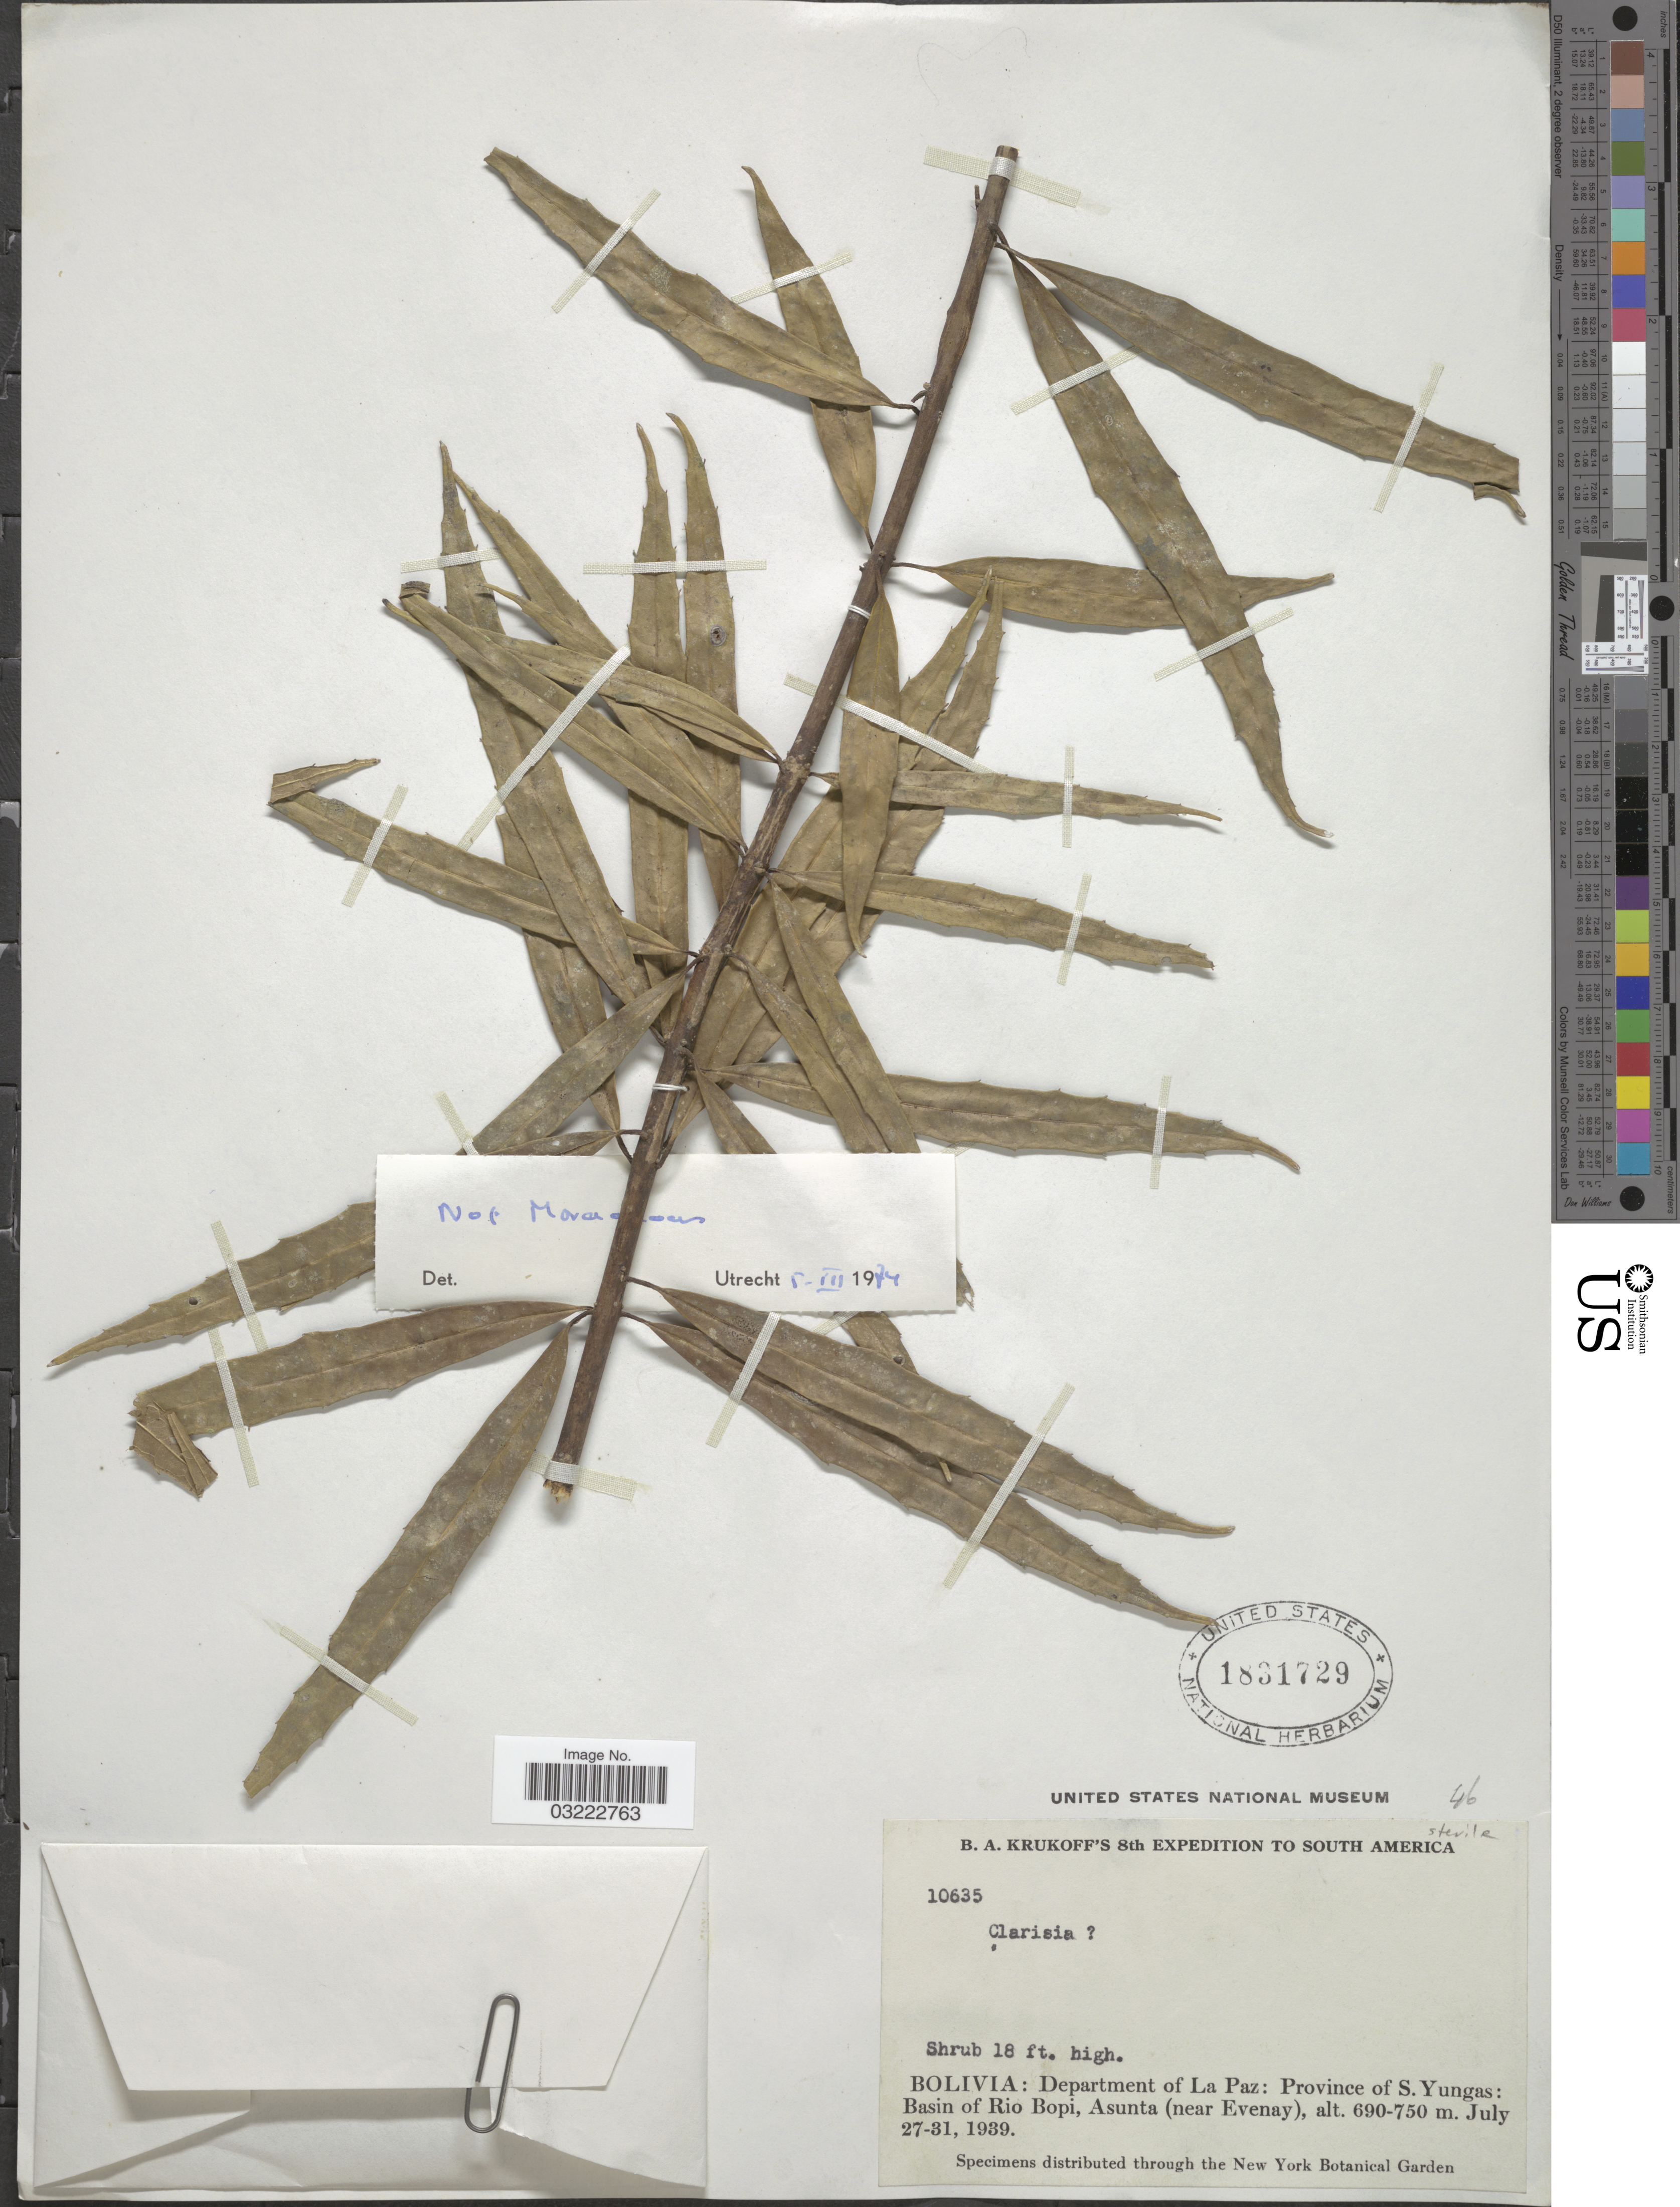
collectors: B. A. Krukoff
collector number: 10635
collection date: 1939-07-27/1939-07-31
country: Bolivia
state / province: La Paz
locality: Department of La Paz: Province of S. Yungas: Basin of Rio Bopi, Asunta (near Evenay).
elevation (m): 690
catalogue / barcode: US 1831729